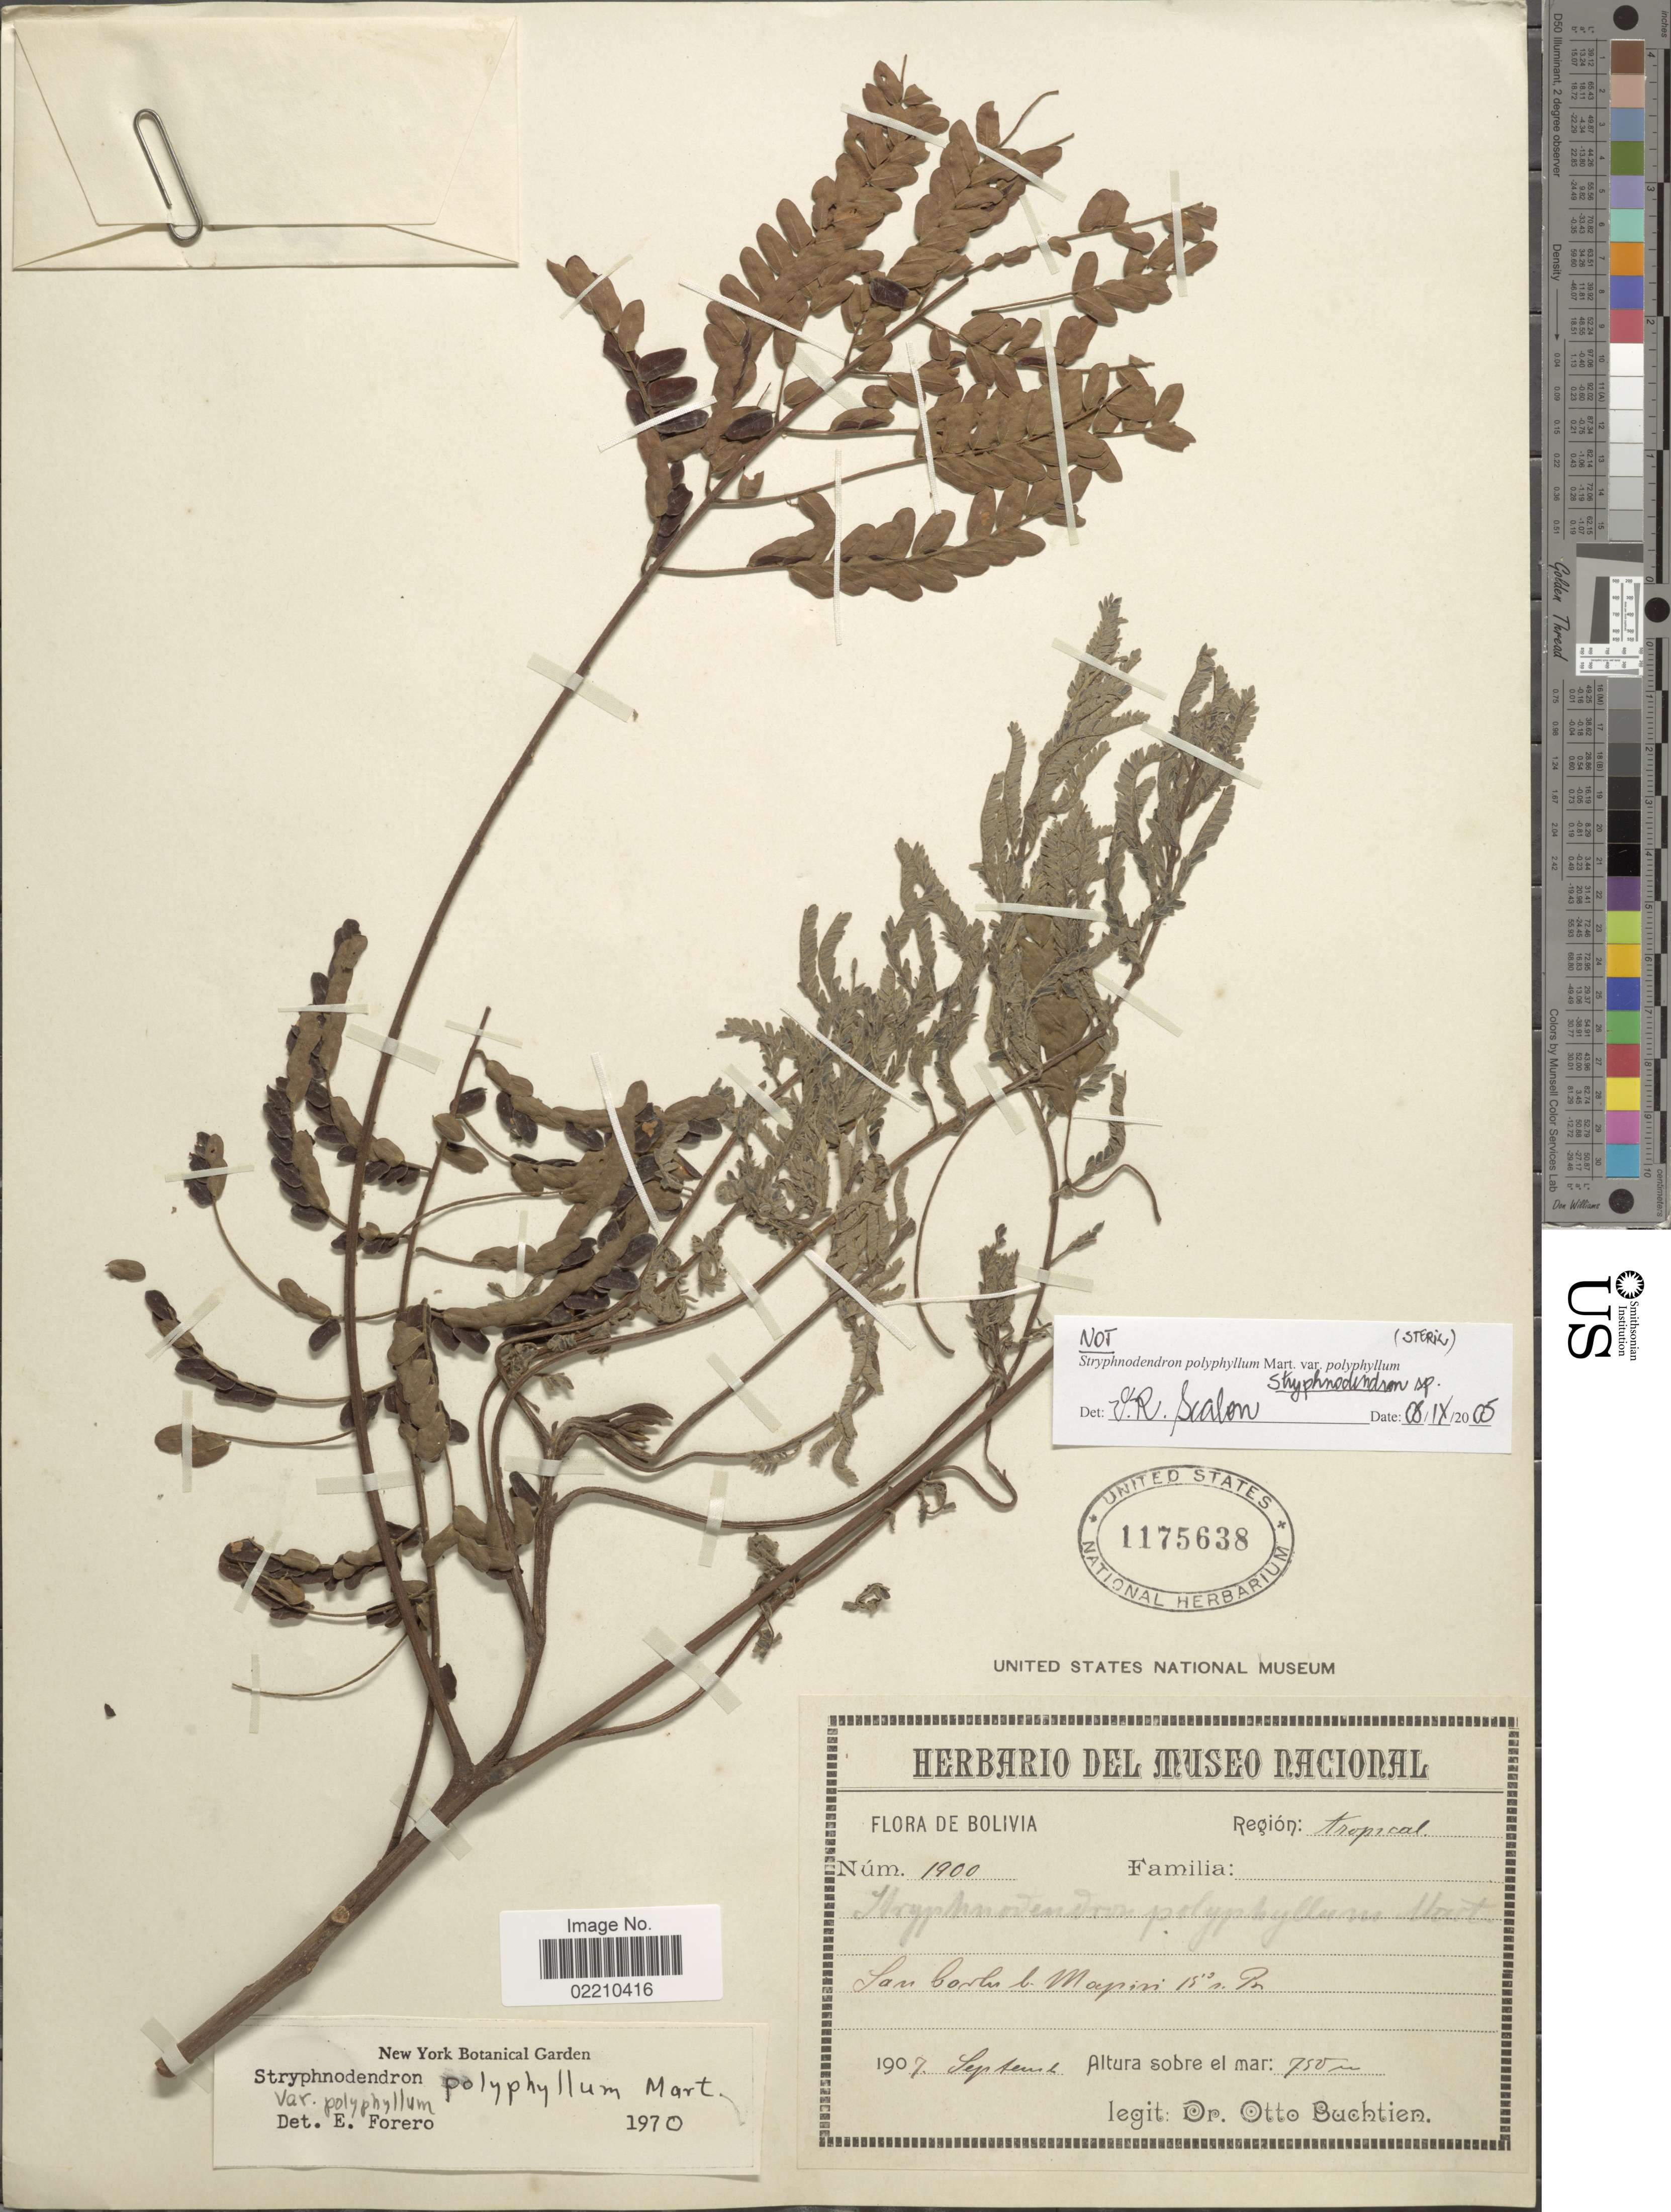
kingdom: Plantae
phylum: Tracheophyta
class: Magnoliopsida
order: Fabales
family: Fabaceae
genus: Stryphnodendron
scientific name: Stryphnodendron sp.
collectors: O. Buchtien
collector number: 1900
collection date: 1907-09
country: Bolivia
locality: Región: ropical, San Carlos b. Mapiri 15° n Br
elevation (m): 750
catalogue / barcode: US 1175638